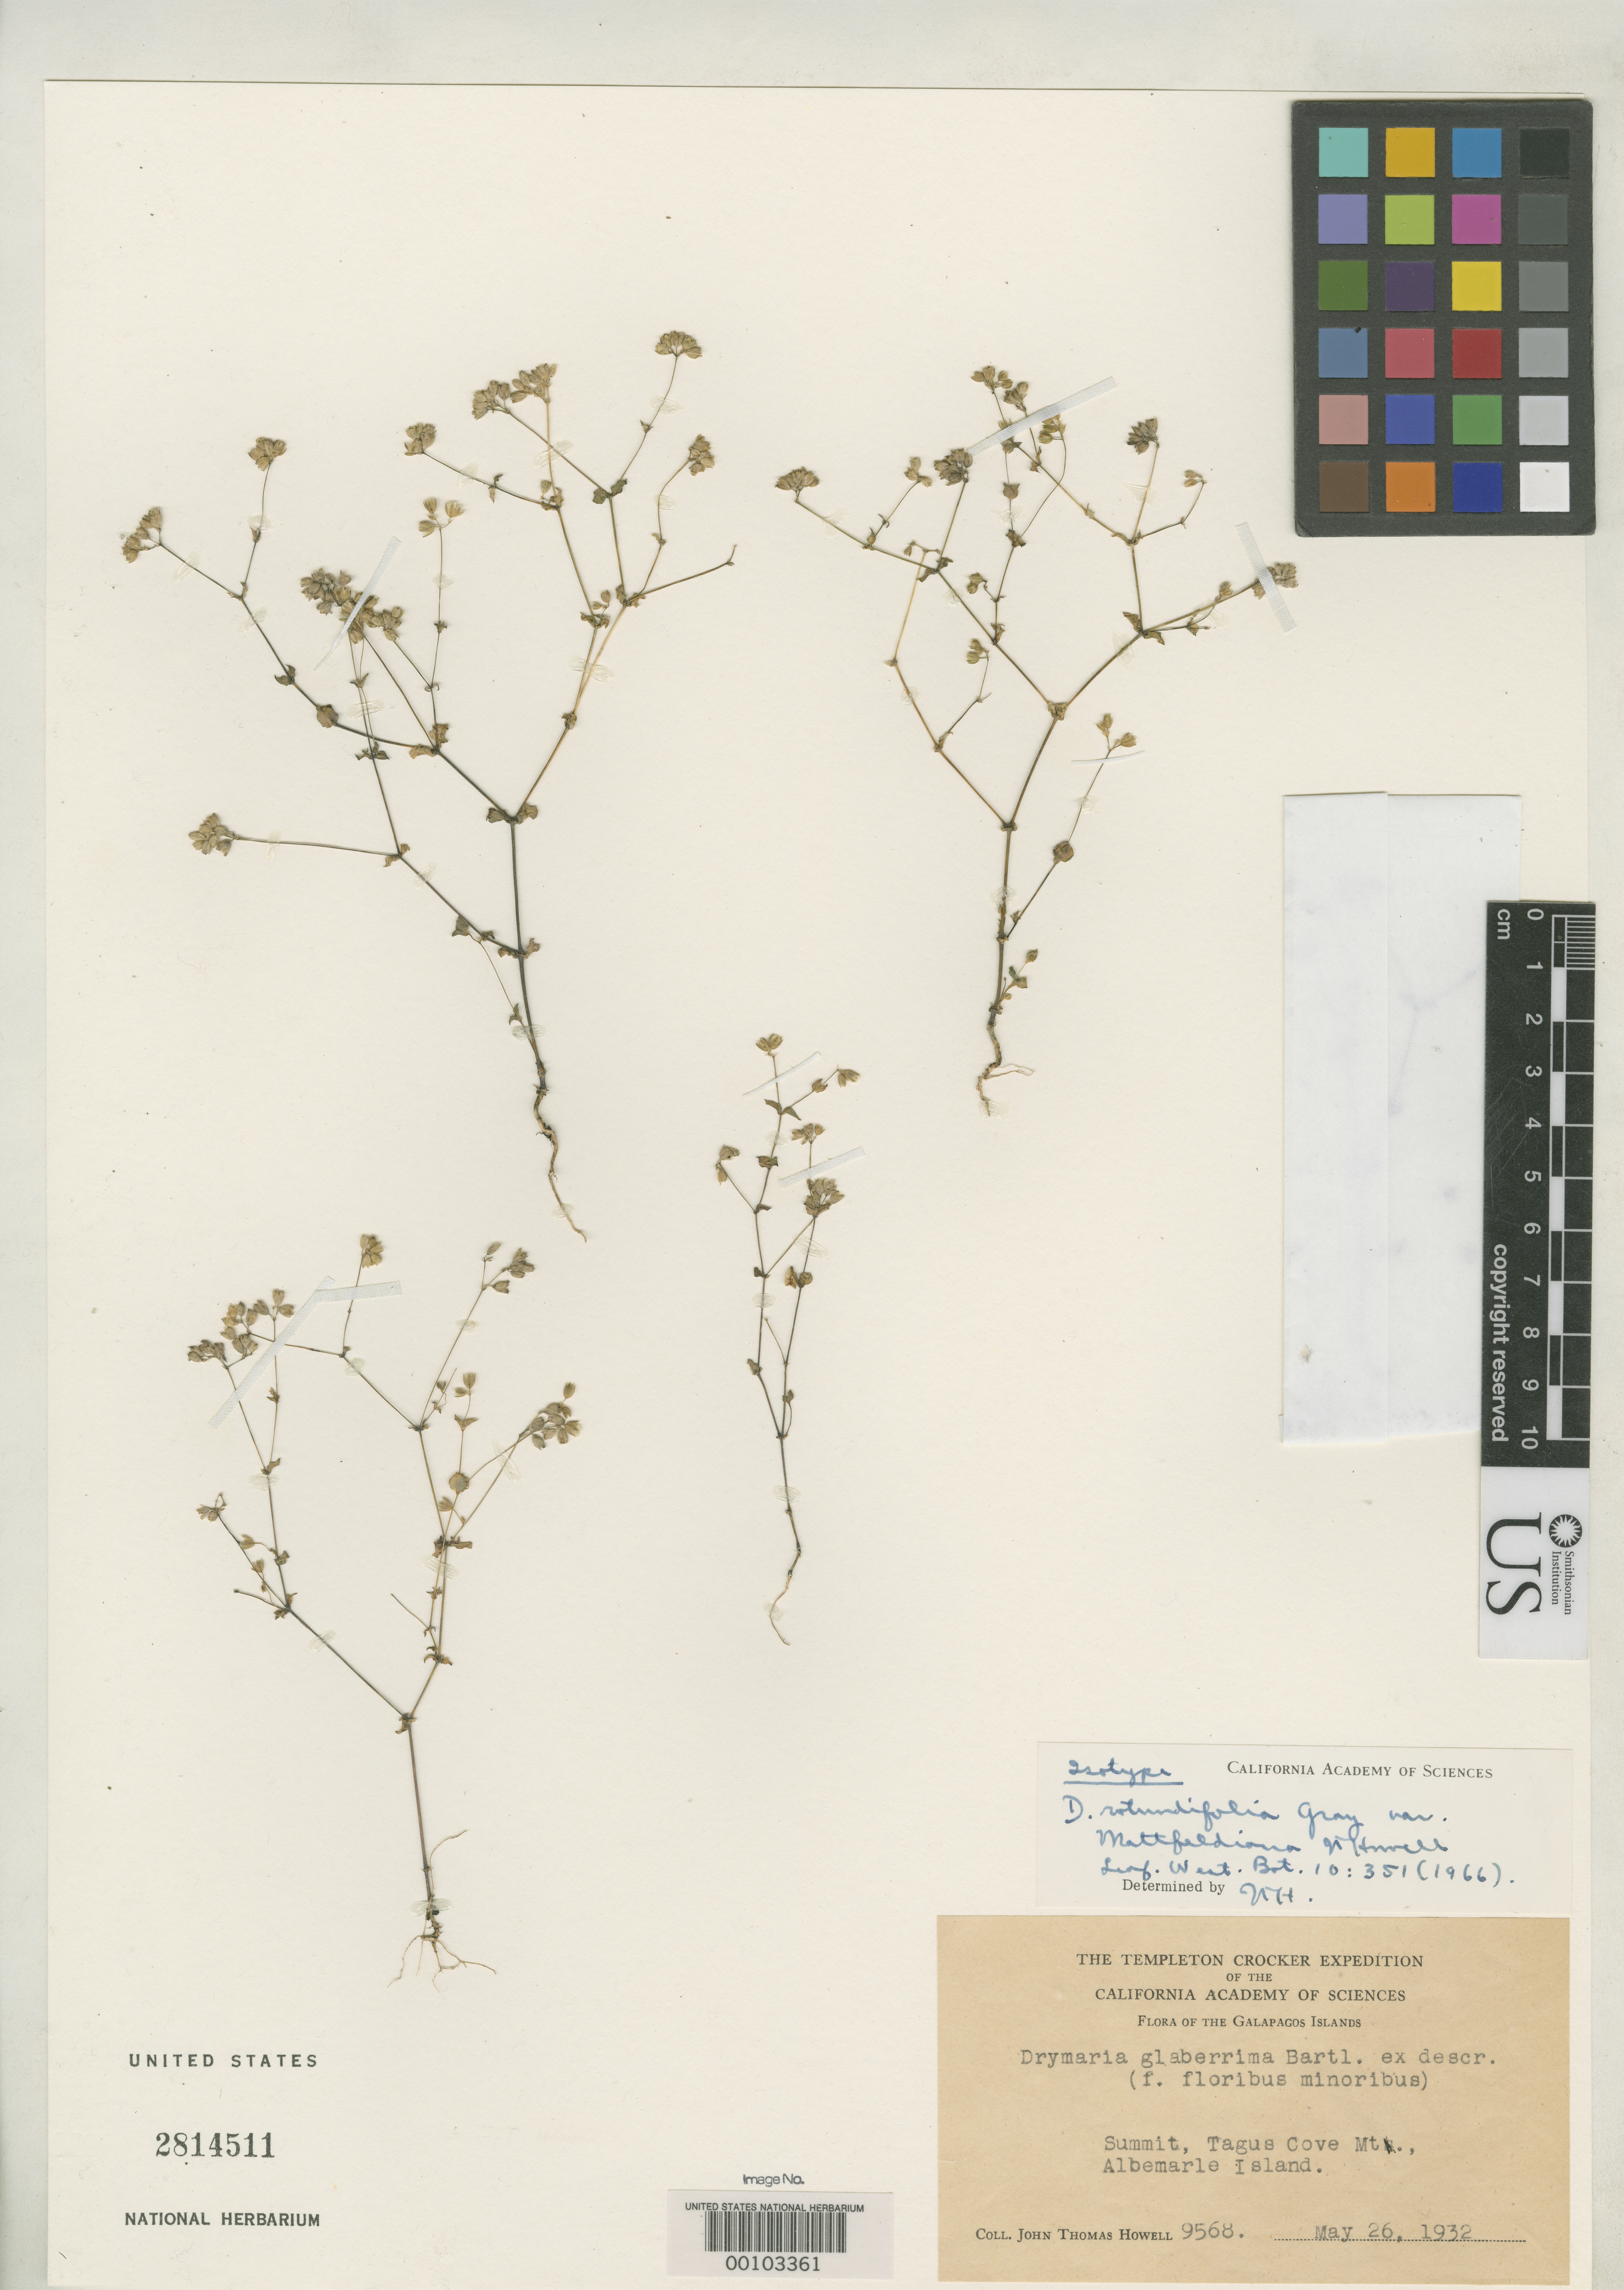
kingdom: Plantae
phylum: Tracheophyta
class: Magnoliopsida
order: Caryophyllales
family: Caryophyllaceae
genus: Drymaria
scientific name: Drymaria rotundifolia var. mattfeldiana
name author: J.T. Howell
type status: Isotype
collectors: J. T. Howell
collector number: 9568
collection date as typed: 26 May 1932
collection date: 1932-05-26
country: Ecuador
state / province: Colón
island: Isabela [Albemarle]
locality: Tagus Cove, mtn. summit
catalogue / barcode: US 2814511